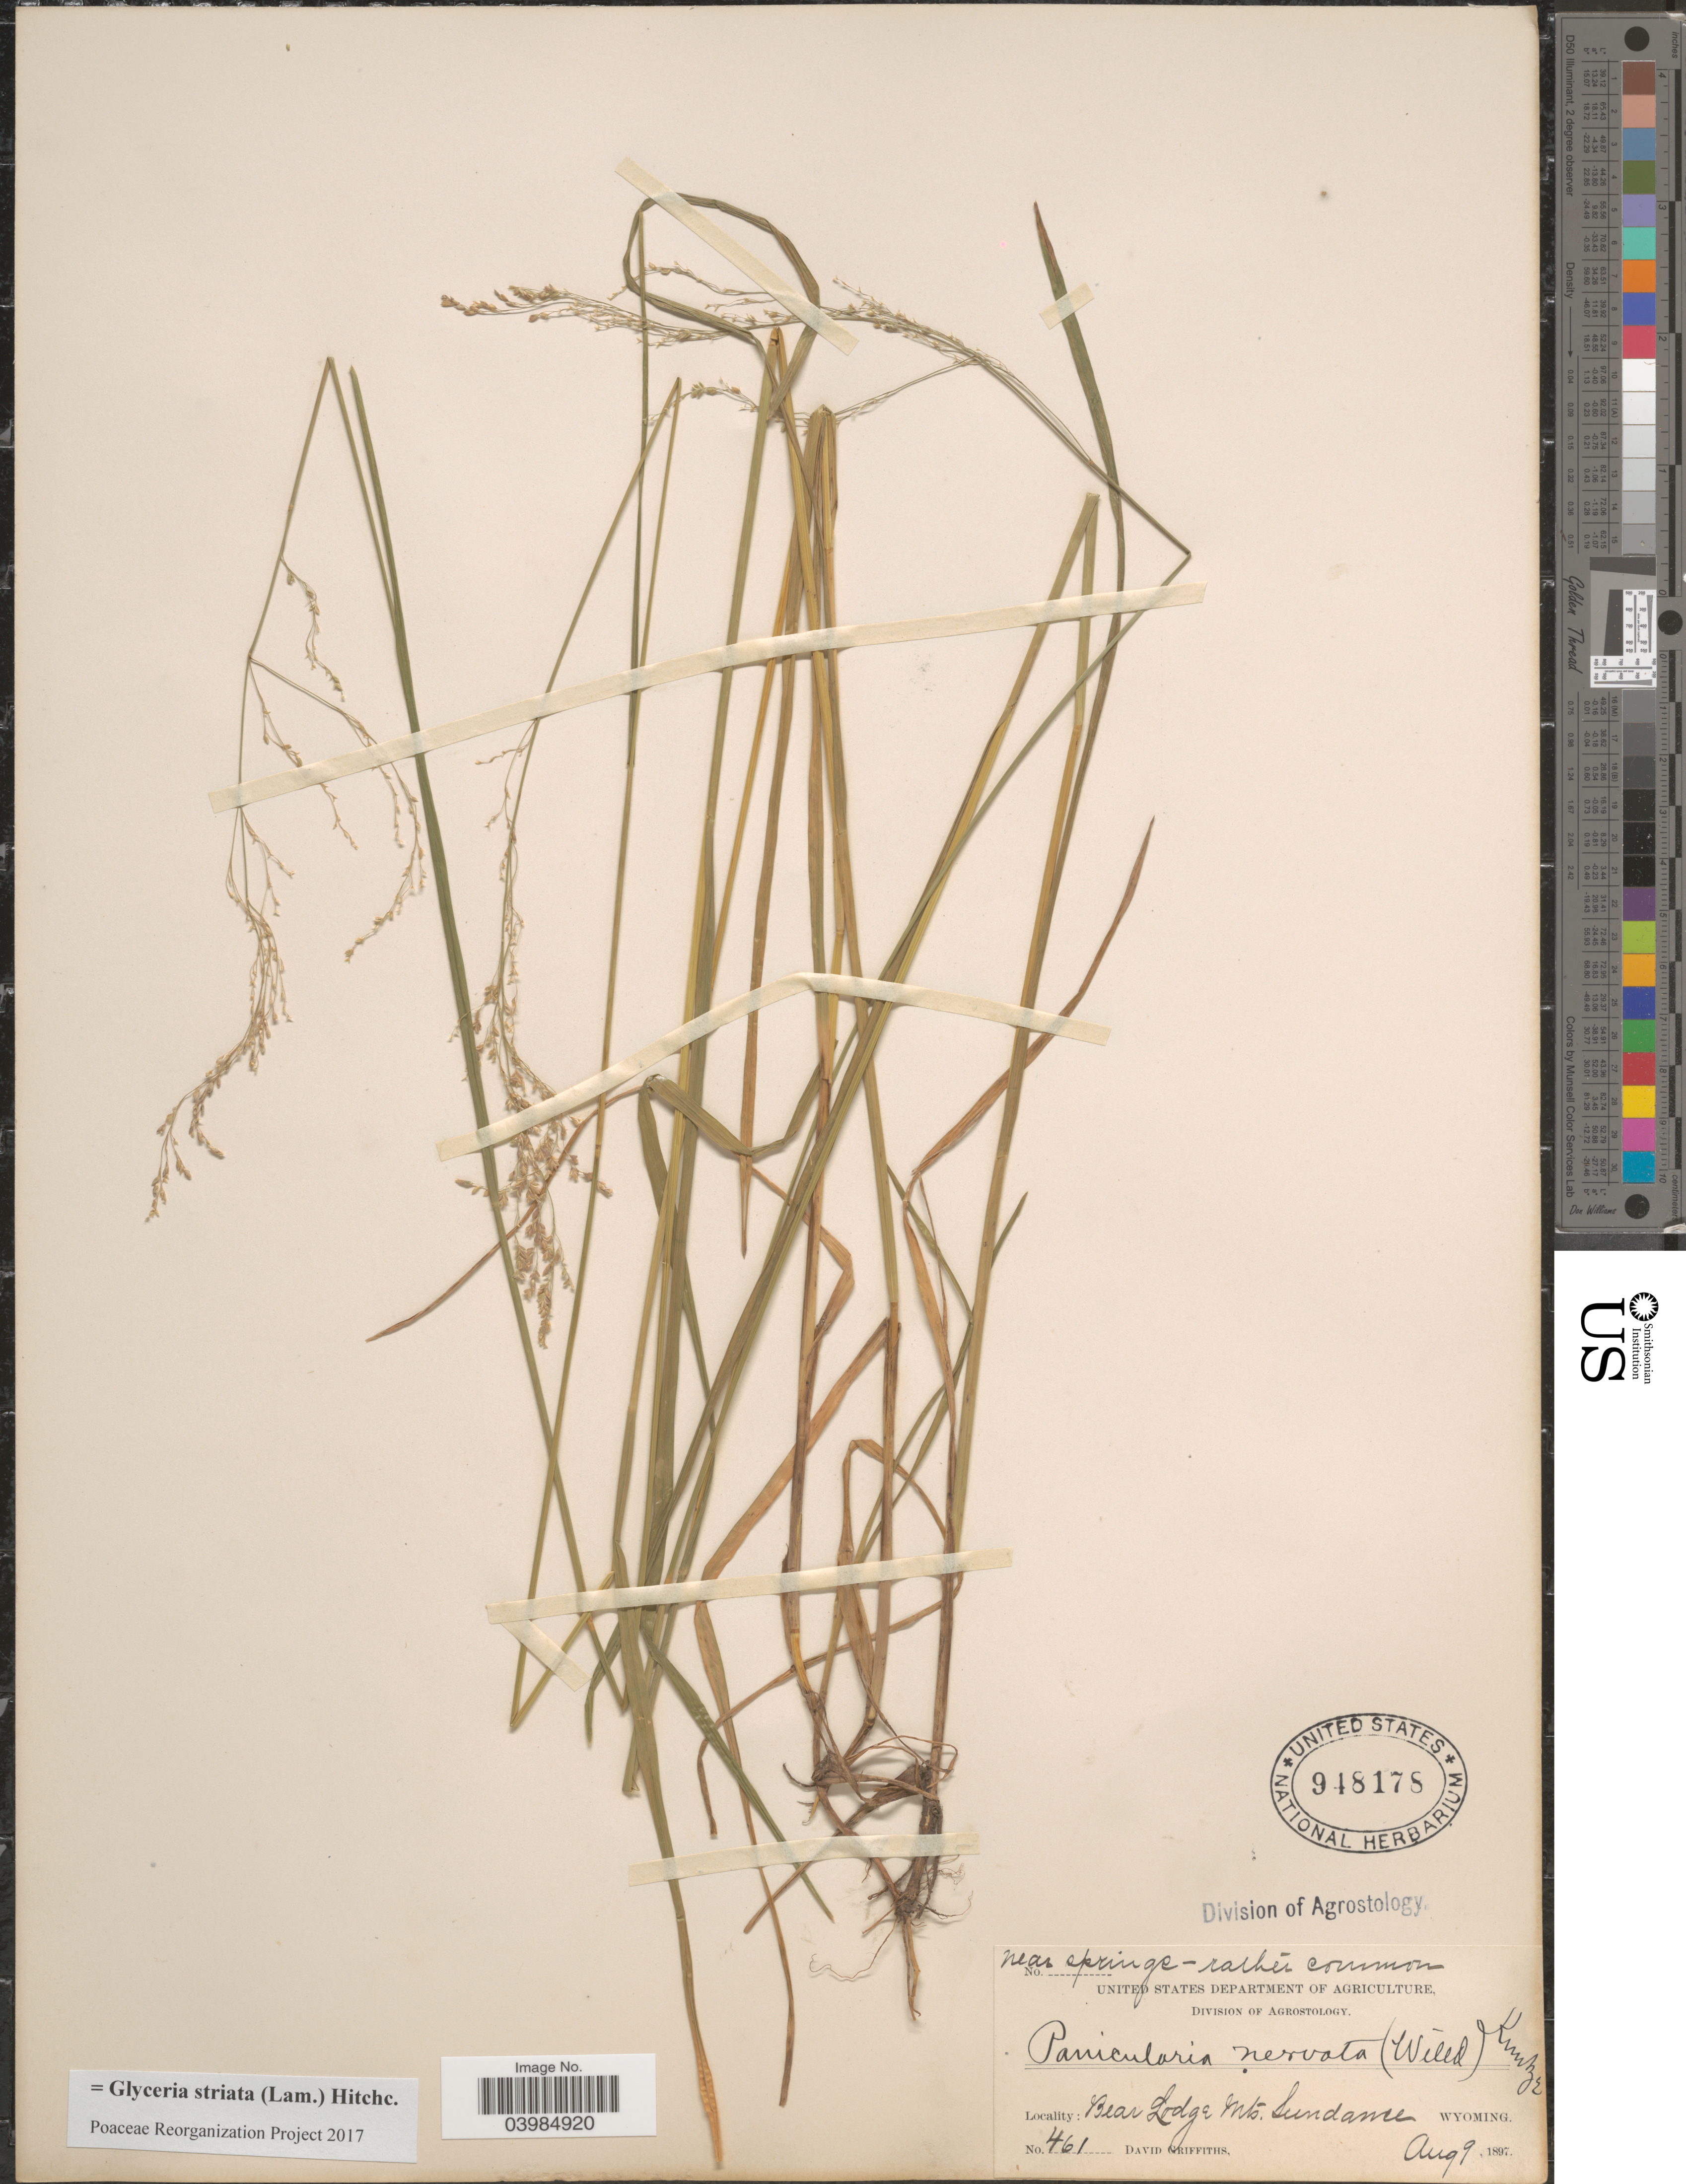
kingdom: Plantae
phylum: Tracheophyta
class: Liliopsida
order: Poales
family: Poaceae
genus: Glyceria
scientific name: Glyceria striata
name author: (Lam.) Hitchc.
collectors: D. Griffiths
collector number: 461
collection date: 1897-08-09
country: United States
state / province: Wyoming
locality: Bear Lodge Mts. Sundance.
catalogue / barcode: US 948178